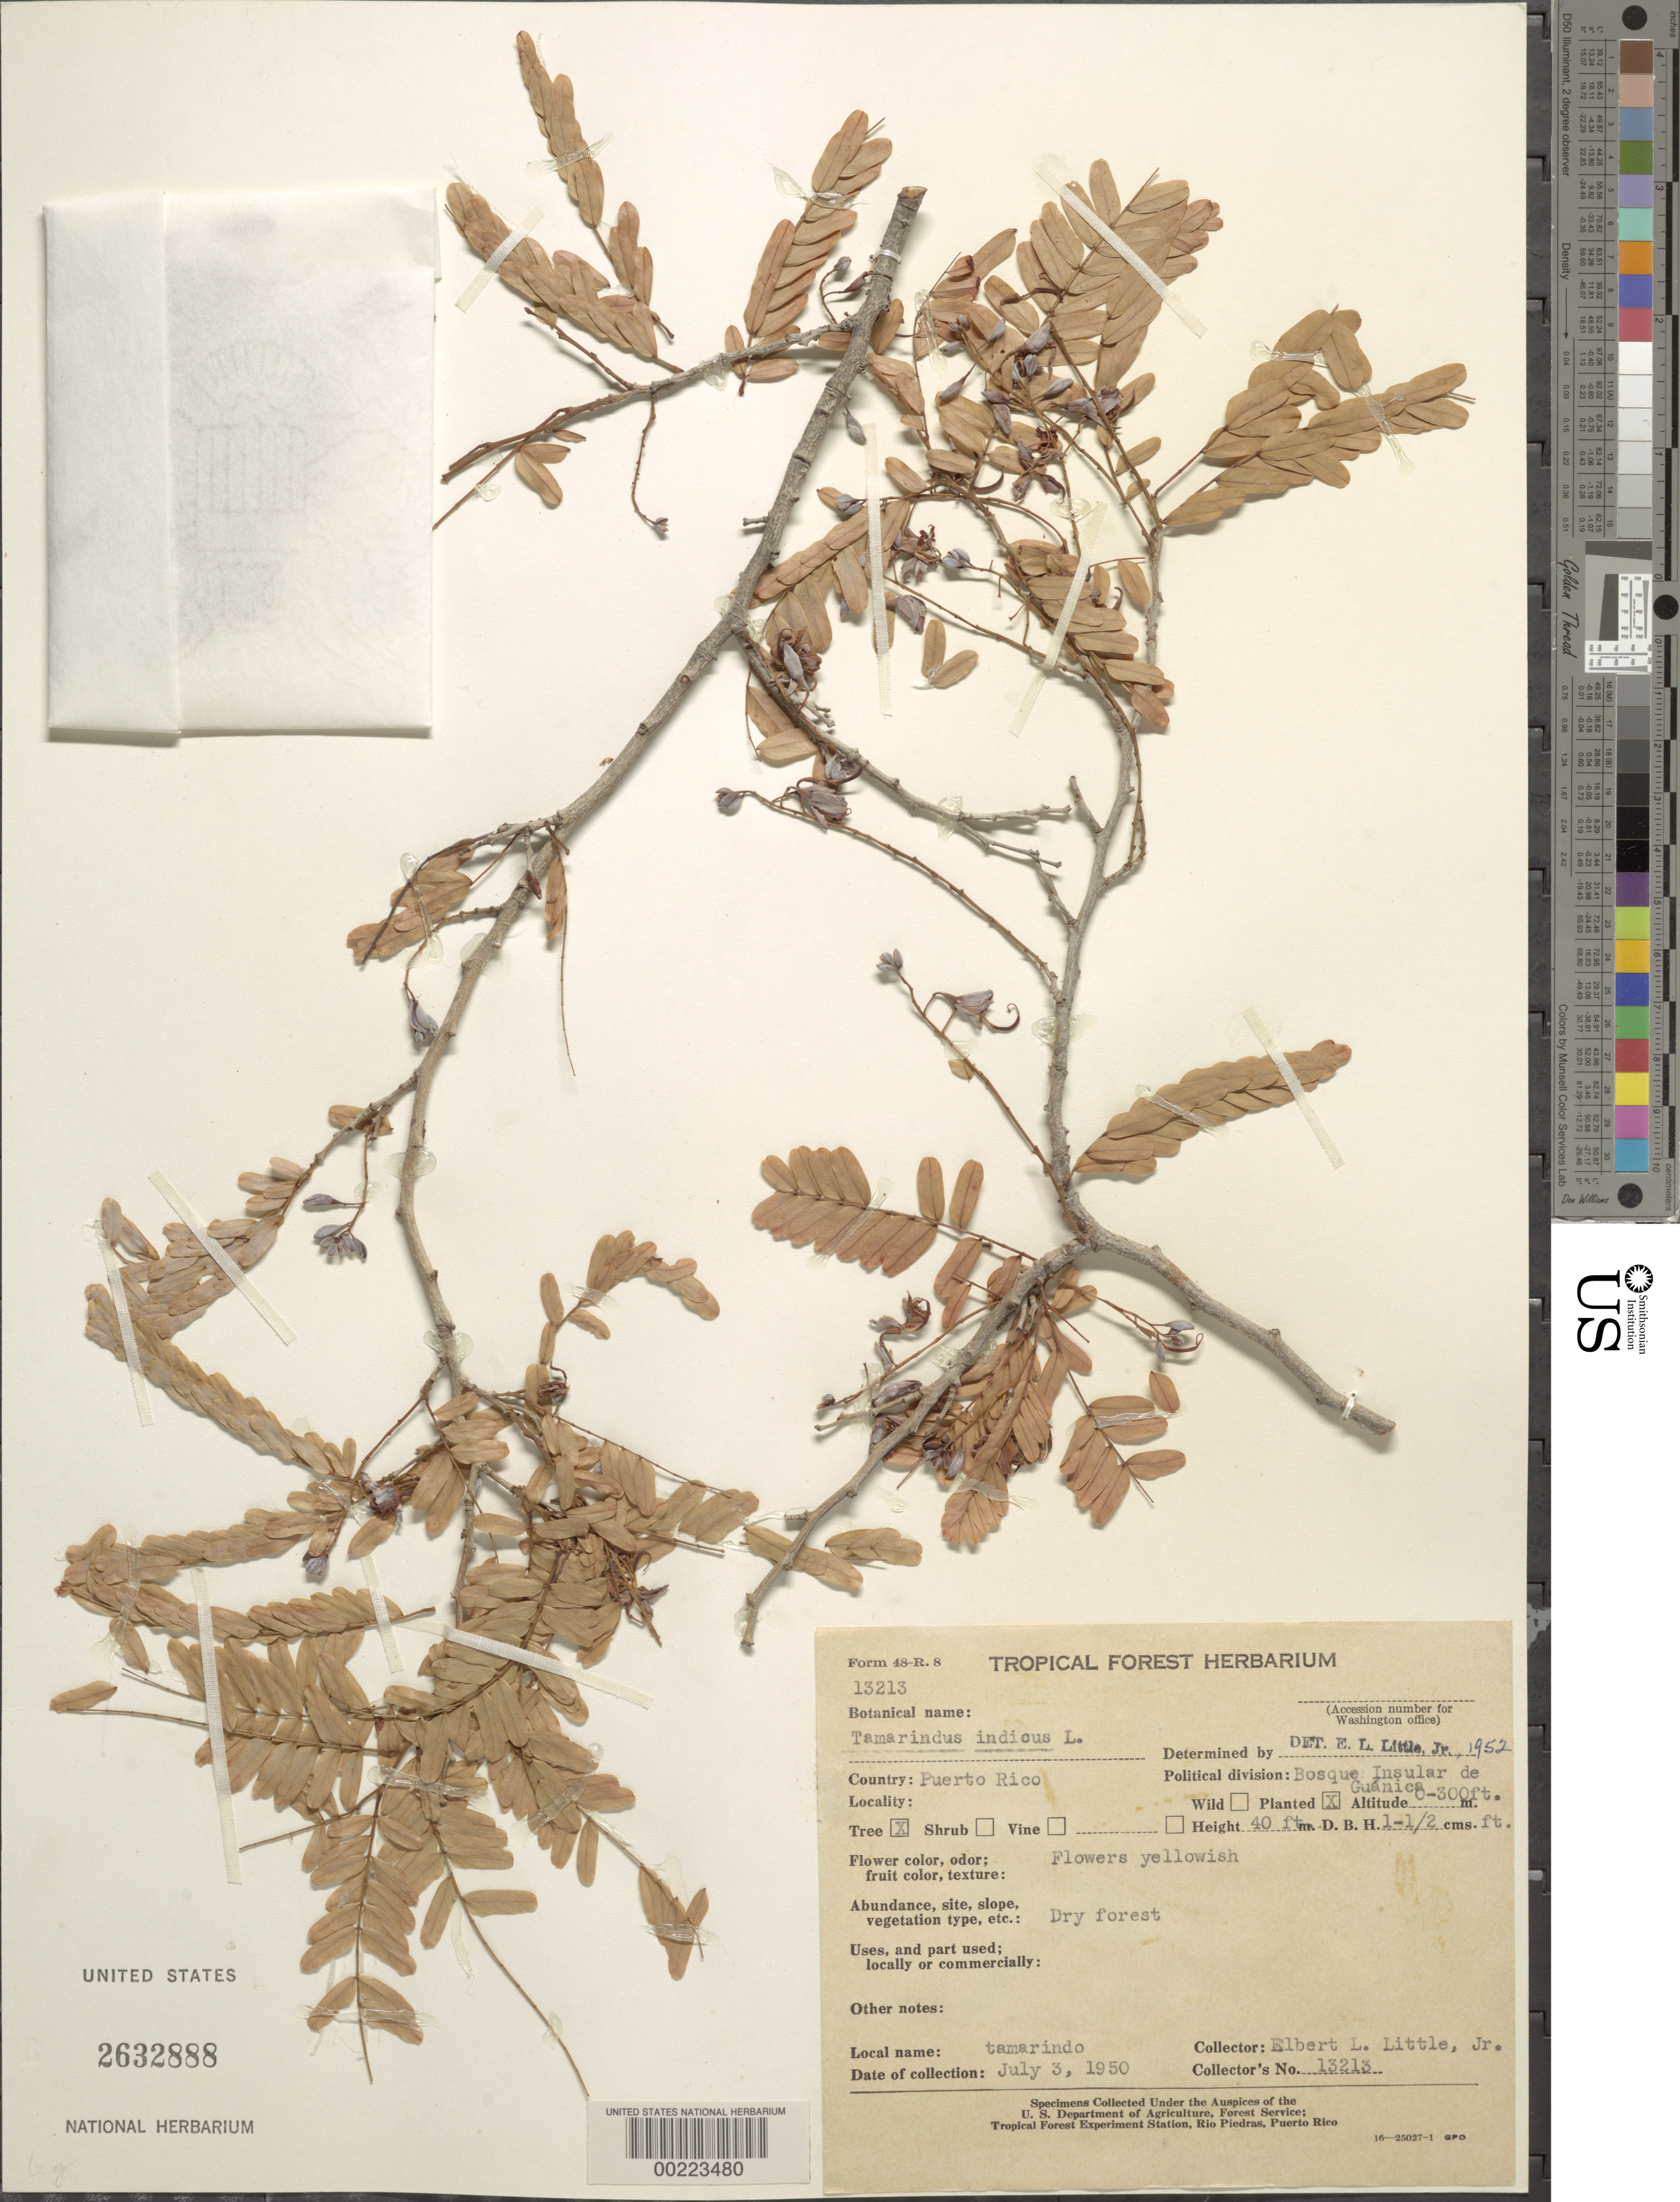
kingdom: Plantae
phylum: Tracheophyta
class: Magnoliopsida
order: Fabales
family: Fabaceae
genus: Tamarindus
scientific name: Tamarindus indica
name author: L.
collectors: E. L. Little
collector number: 13213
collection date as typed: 03 Jul 1950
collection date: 1950-07-03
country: Puerto Rico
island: Greater Antilles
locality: Bosque insular de guanica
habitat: Dry forest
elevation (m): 0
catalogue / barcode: US 2632888